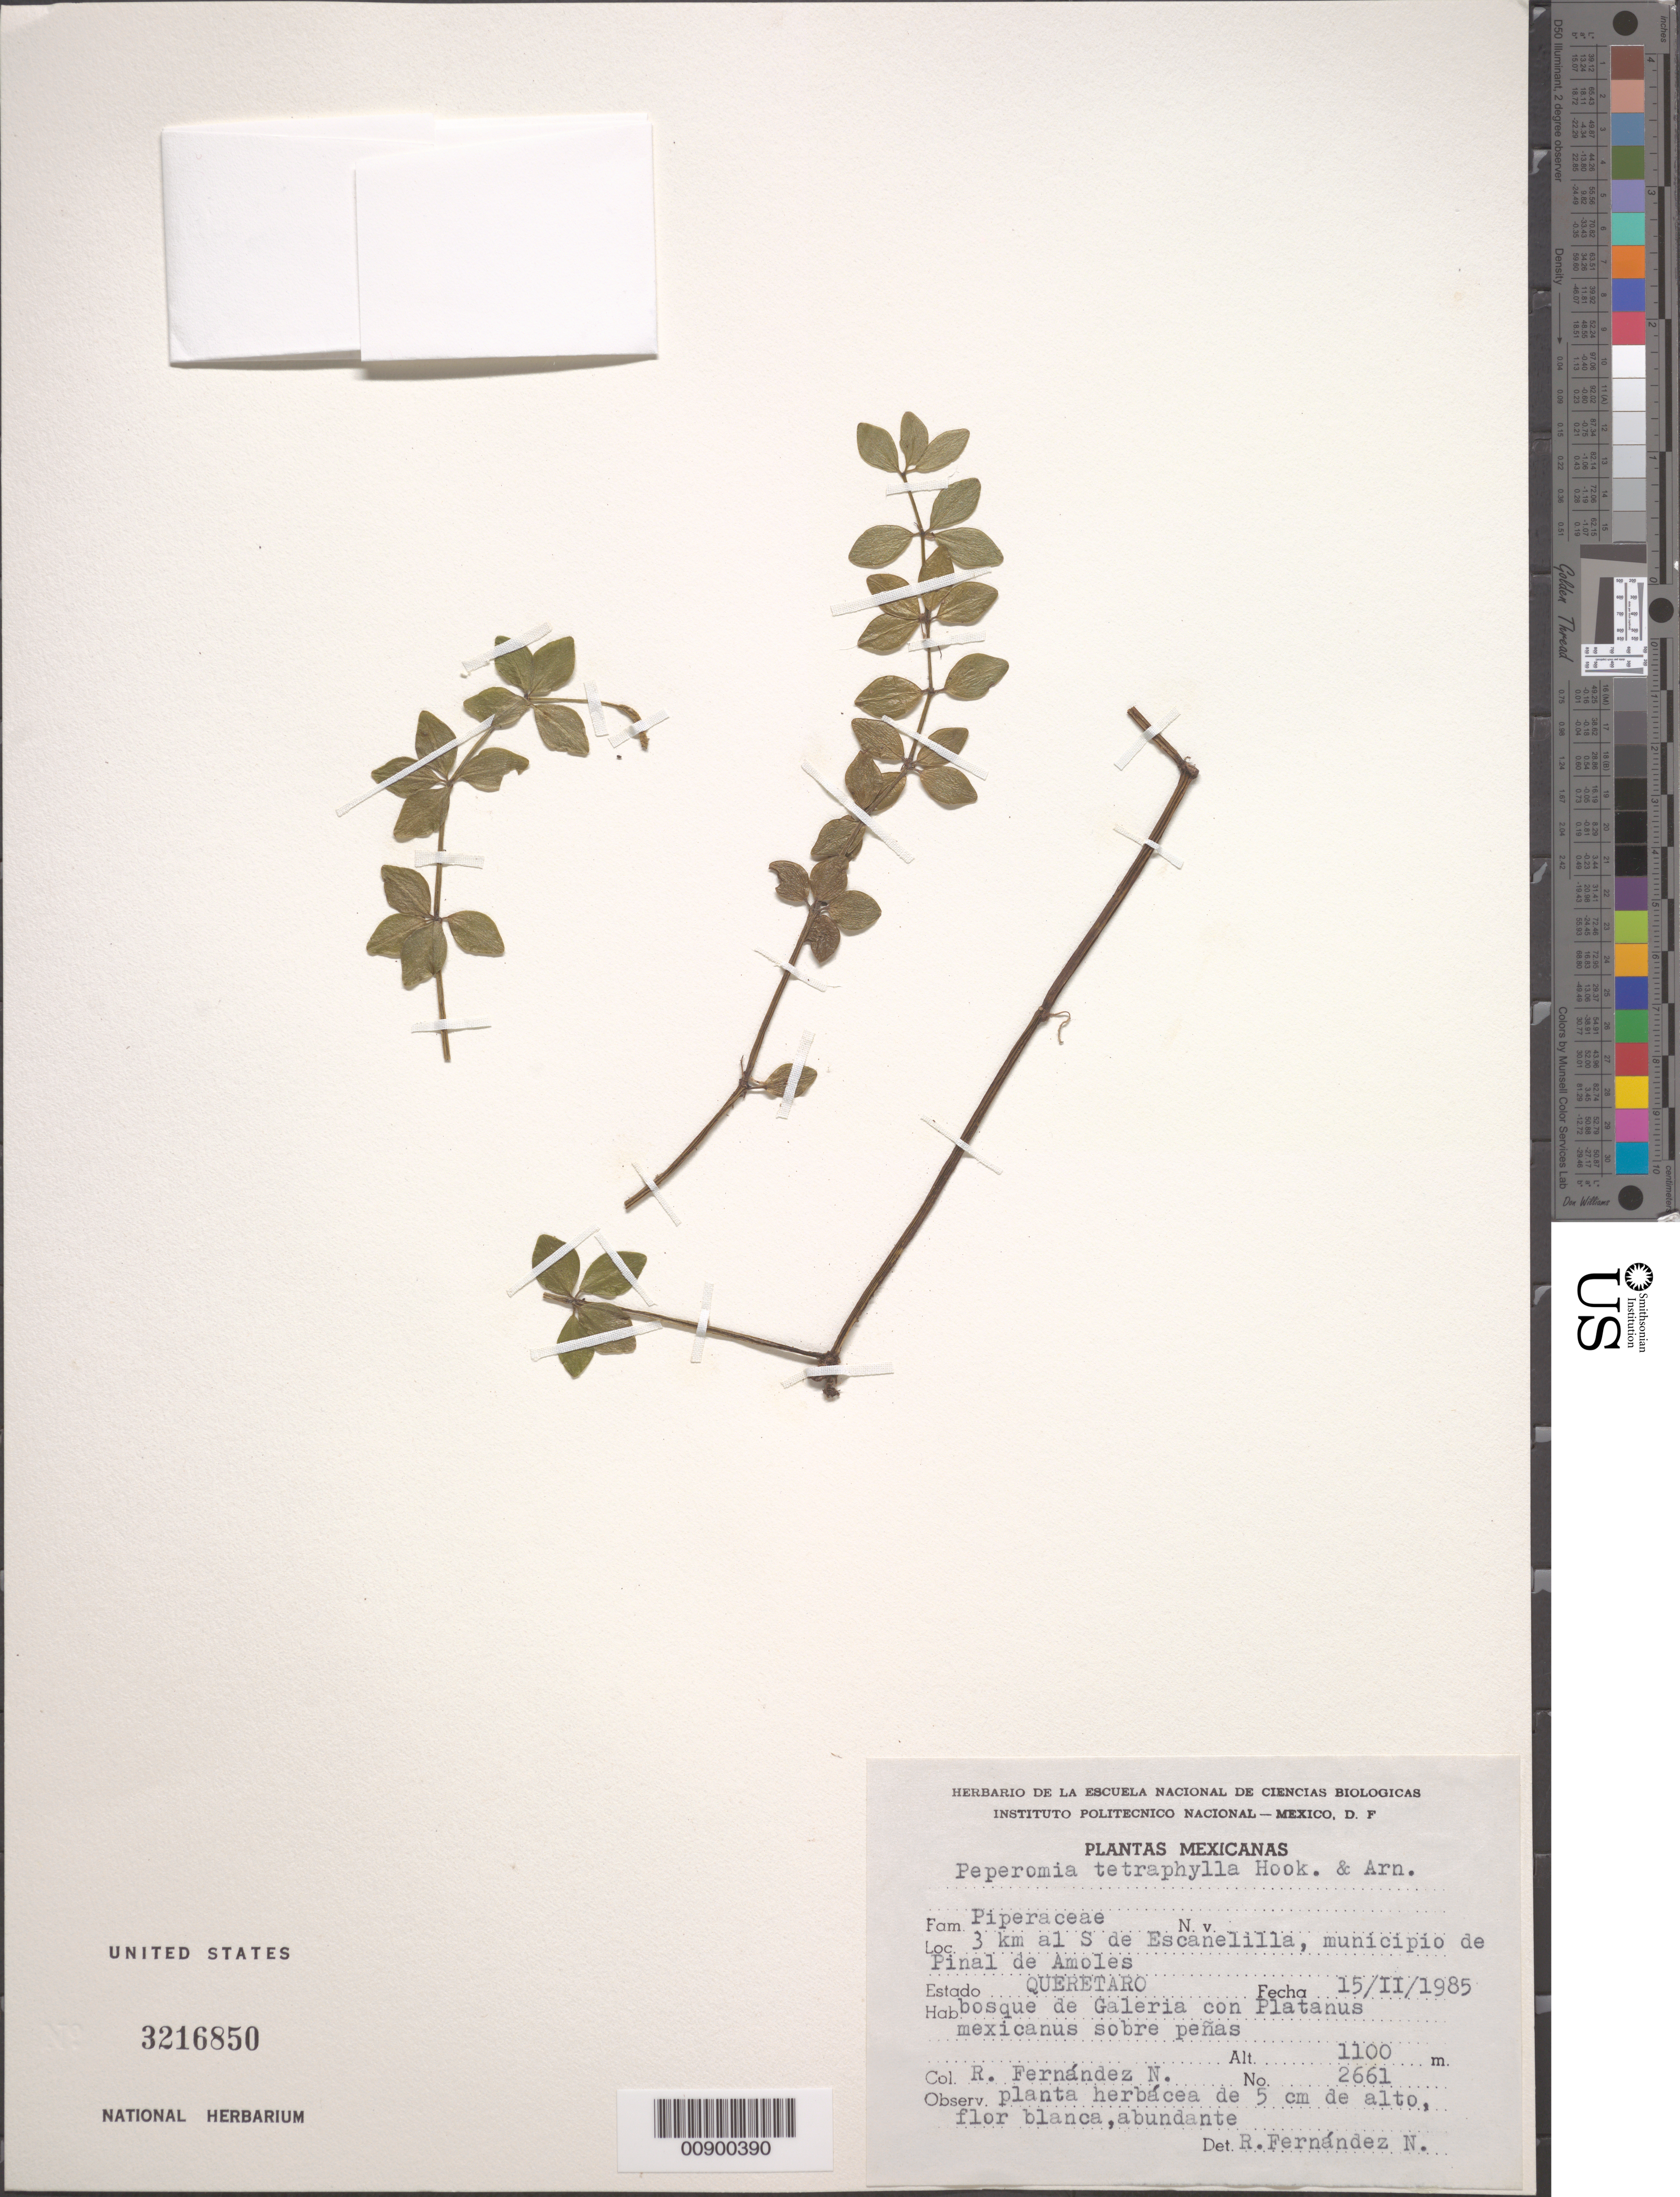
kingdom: Plantae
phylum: Tracheophyta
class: Magnoliopsida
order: Piperales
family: Piperaceae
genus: Peperomia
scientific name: Peperomia trichopus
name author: Trel. in J.F. Macbr.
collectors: R. Fernández Nava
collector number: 2661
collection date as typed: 15 Feb 1985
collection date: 1985-02-15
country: Mexico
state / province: Queretaro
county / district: Pinal de Amoles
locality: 3 km al S de Escanelilla, municipio de Pinal de Amoles, Querétaro.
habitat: Bosque de Galeria con Platanus mexicanus sobre peñas.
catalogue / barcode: US 3216850